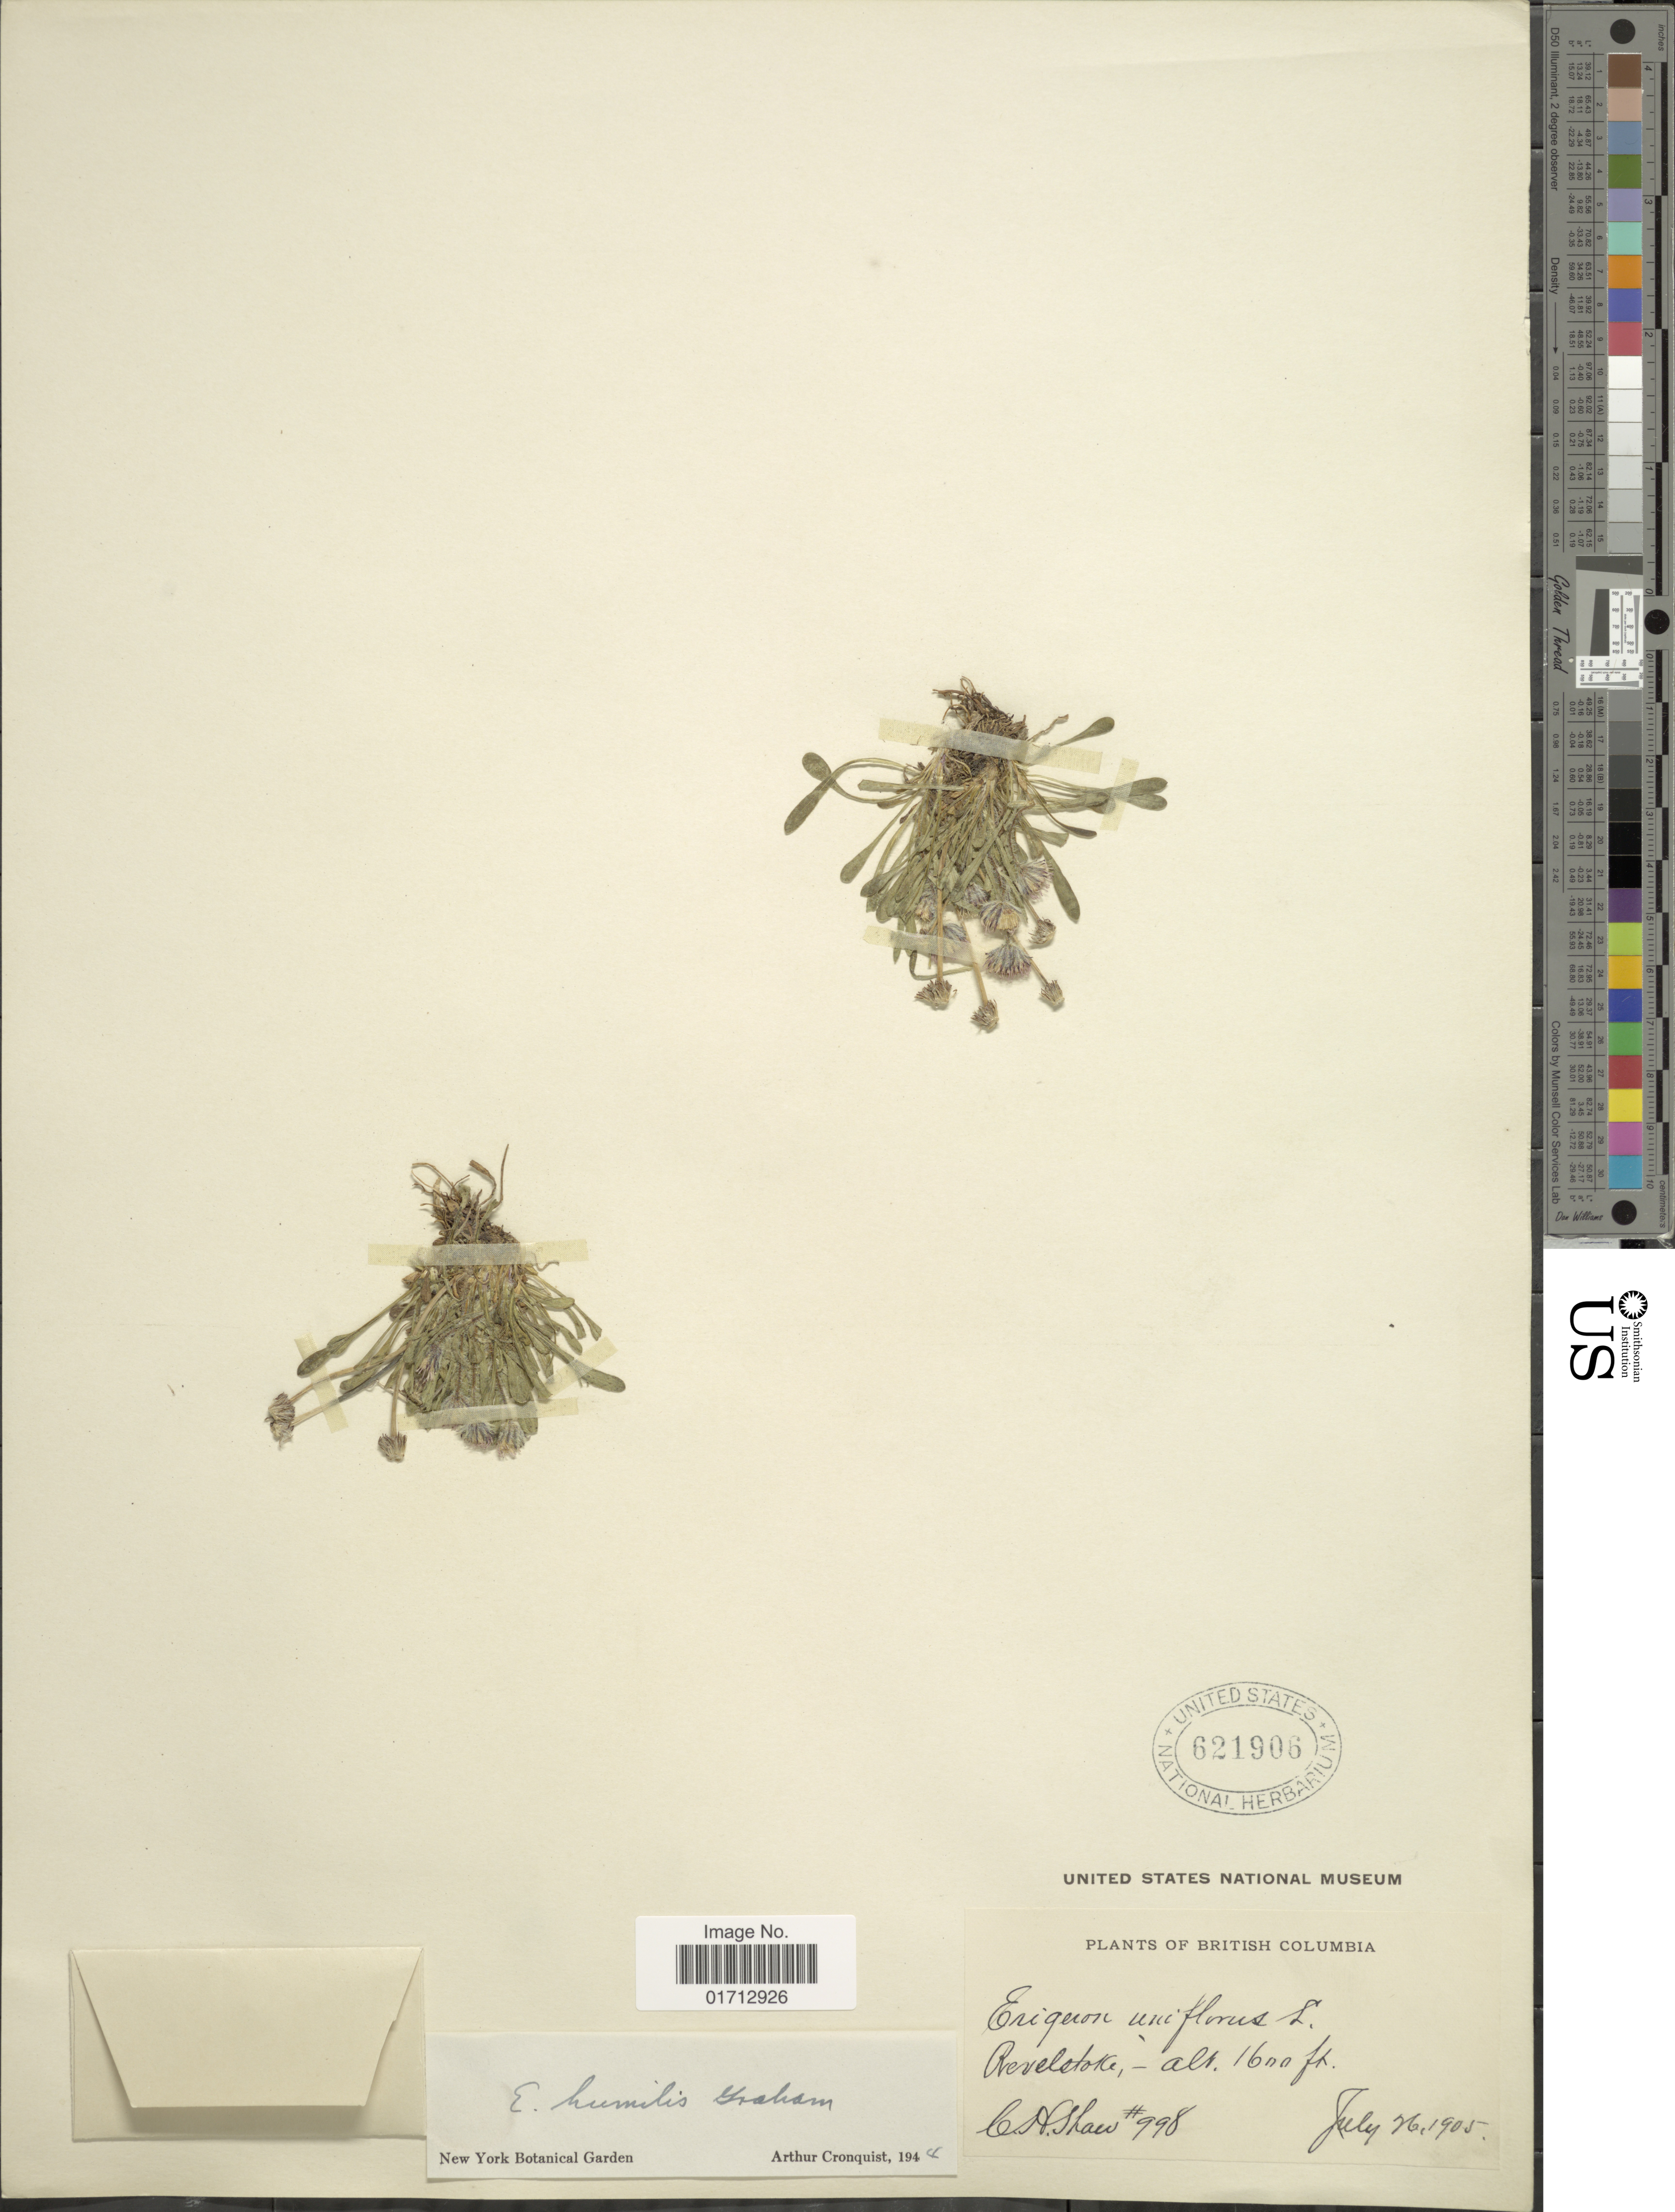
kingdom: Plantae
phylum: Tracheophyta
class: Magnoliopsida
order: Asterales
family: Asteraceae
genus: Erigeron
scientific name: Erigeron humilis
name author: Graham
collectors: C. M. Shaw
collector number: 998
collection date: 1905-07-26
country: Canada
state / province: British Columbia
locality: Revelstoc.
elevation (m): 488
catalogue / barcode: US 621906